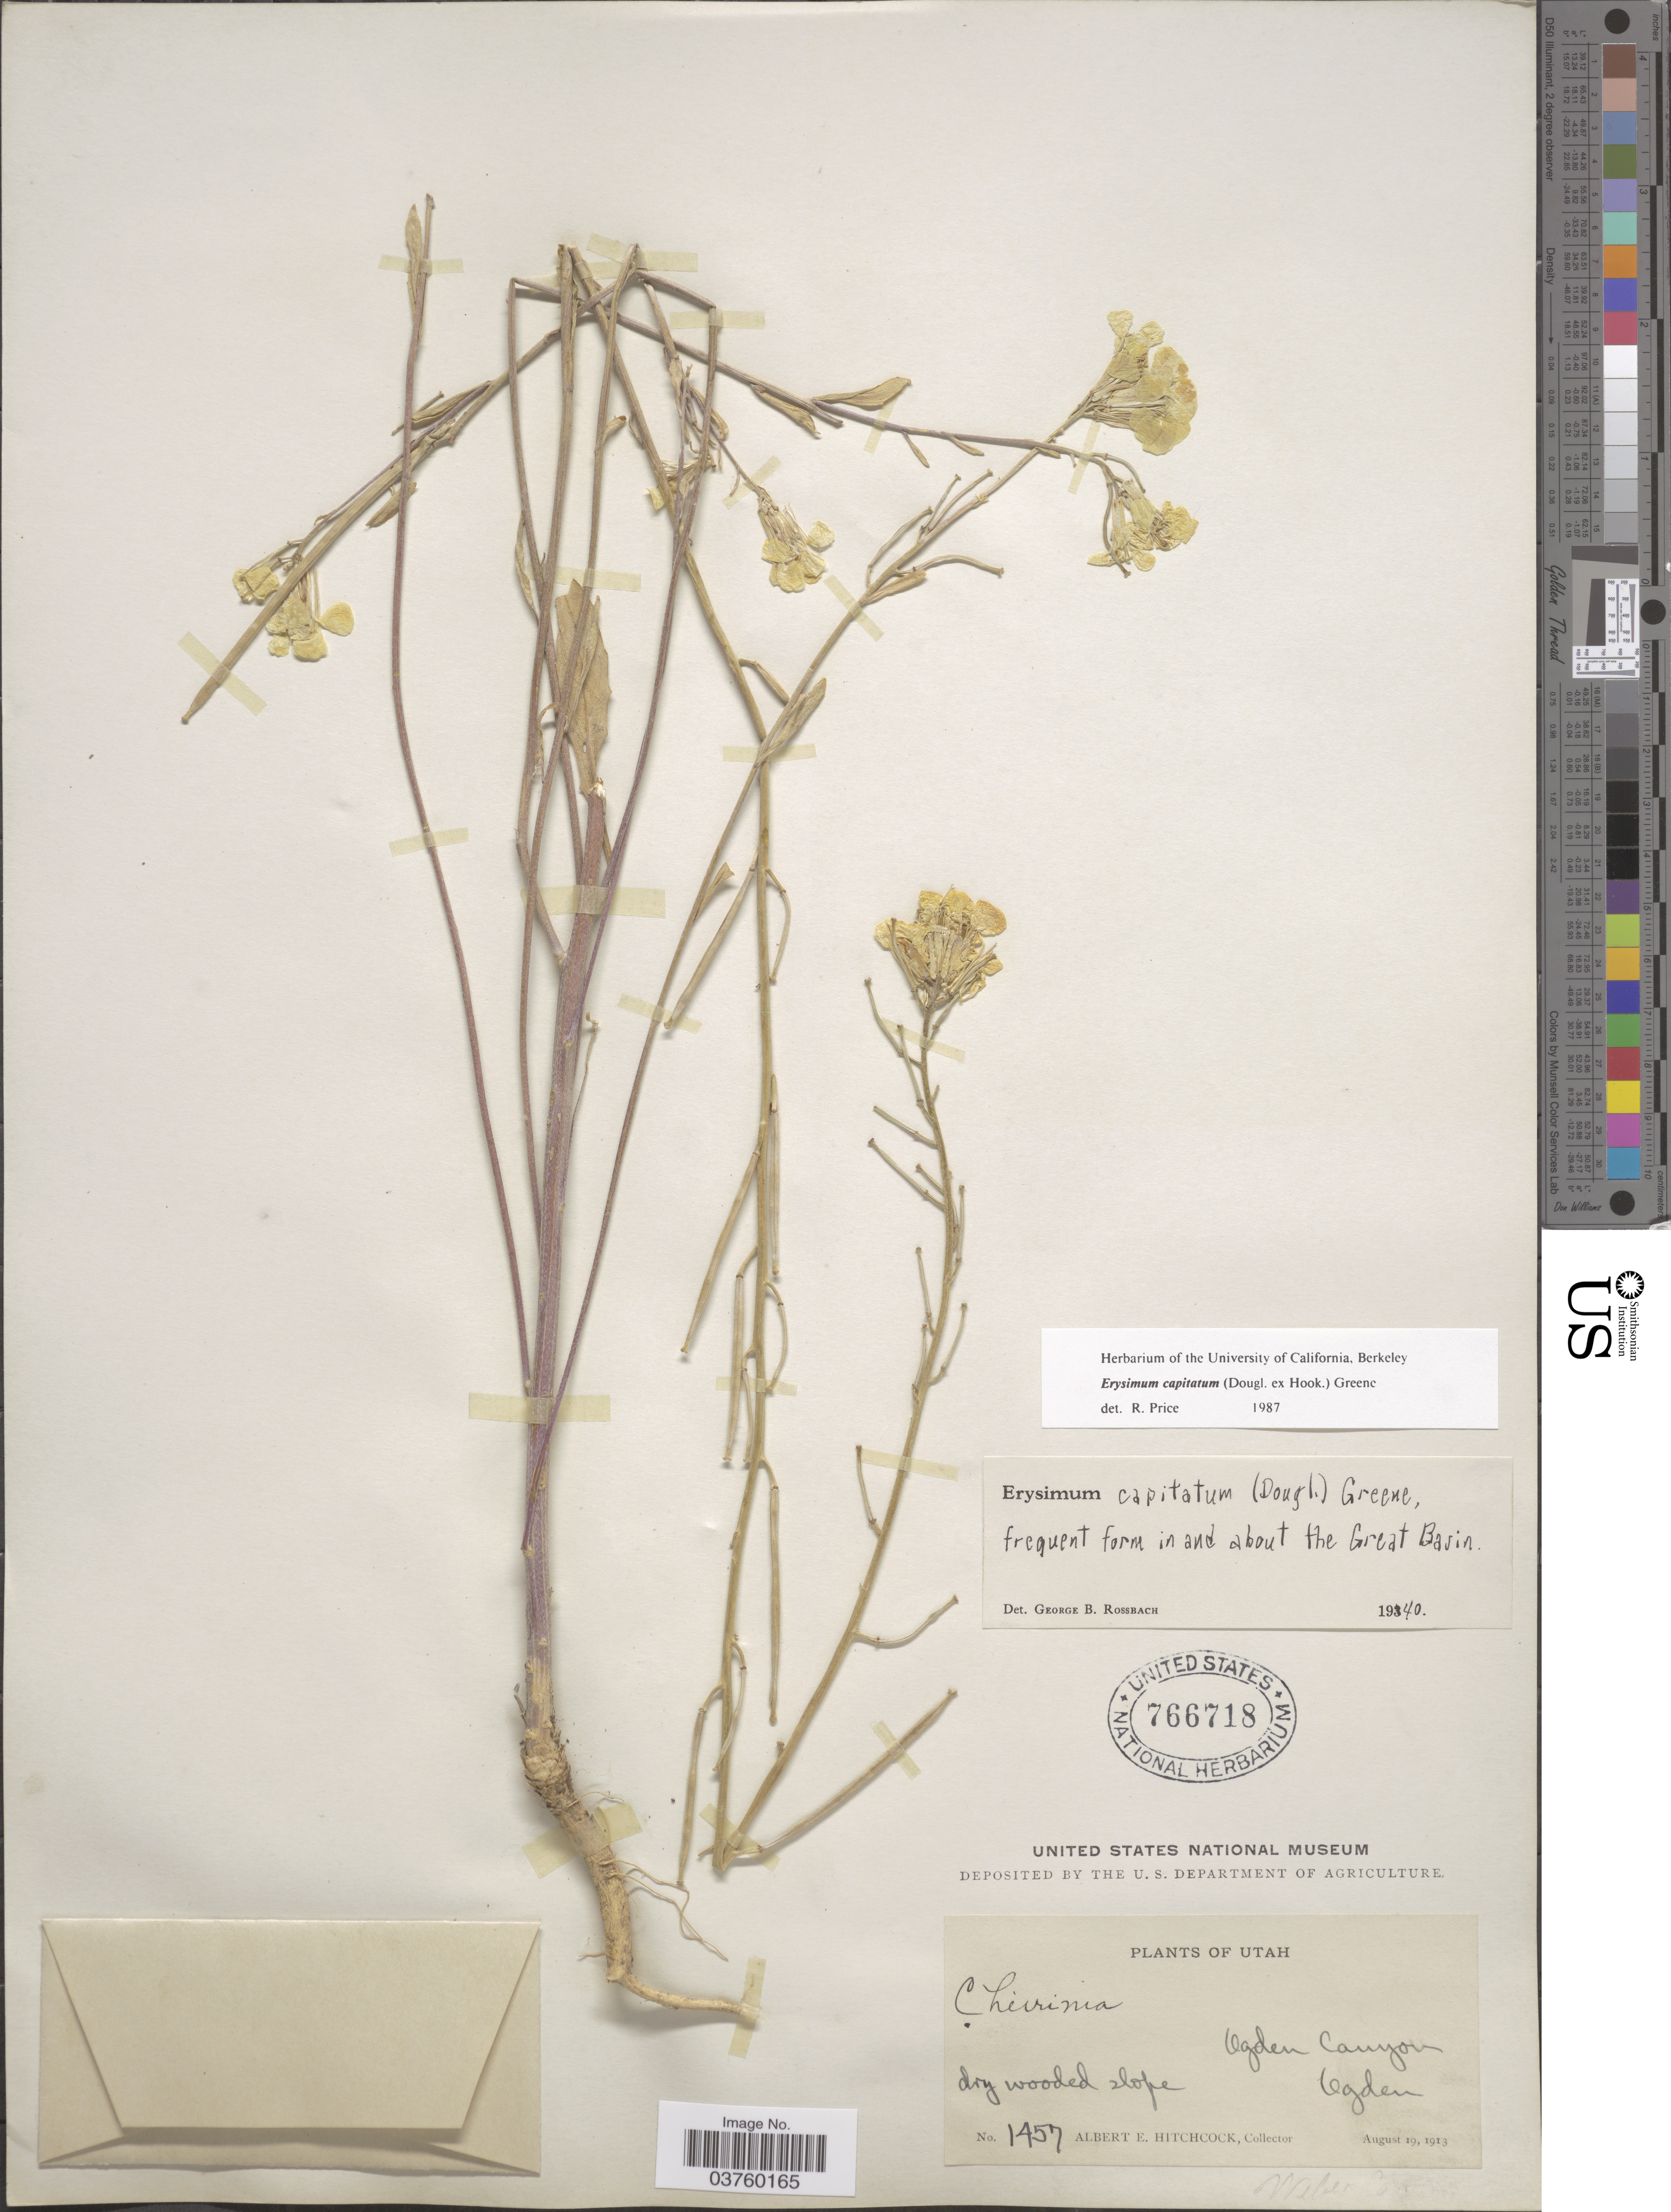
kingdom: Plantae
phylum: Tracheophyta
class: Magnoliopsida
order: Brassicales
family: Brassicaceae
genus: Erysimum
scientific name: Erysimum capitatum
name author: (Douglas ex Hook.) Greene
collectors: A. Hitchcock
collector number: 1457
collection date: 1913-08-19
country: United States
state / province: Utah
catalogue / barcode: US 766718